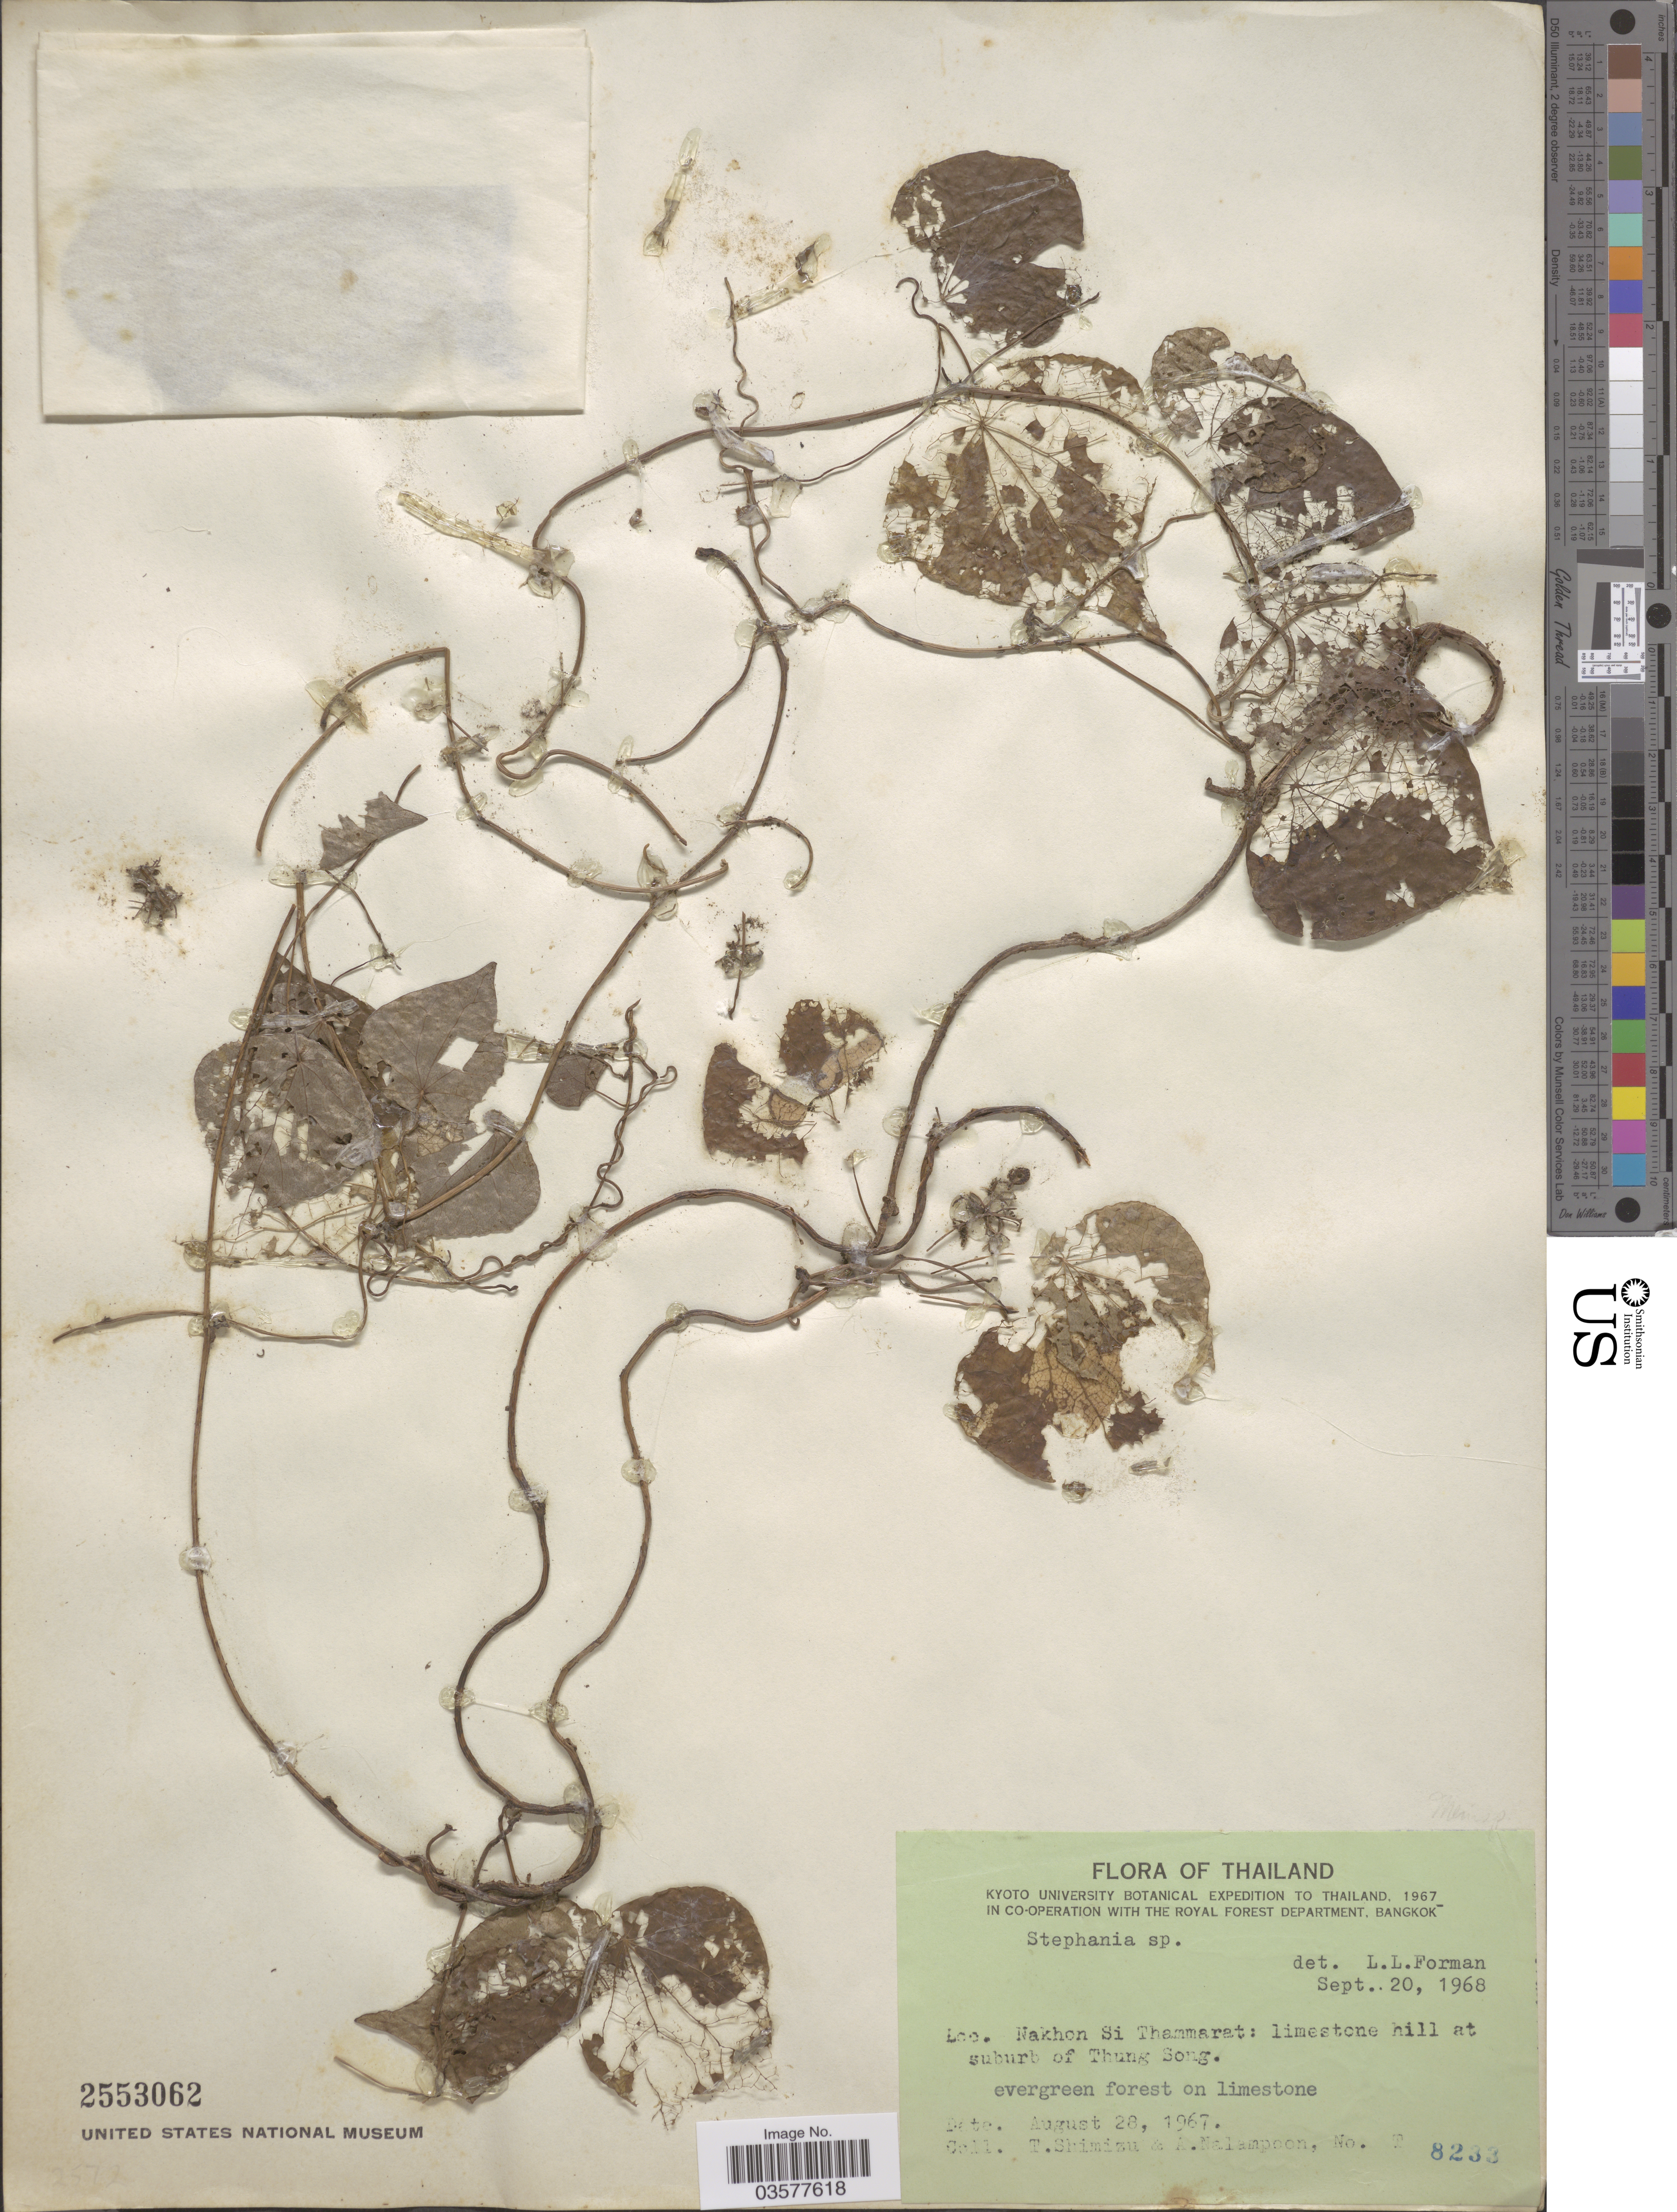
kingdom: Plantae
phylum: Tracheophyta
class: Magnoliopsida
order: Ranunculales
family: Menispermaceae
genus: Stephania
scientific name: Stephania sp.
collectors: T. Shimizu & A. Nalampoon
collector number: T8233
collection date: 1967-08-28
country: Thailand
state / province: Nakhon Si Thammarat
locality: Limestone hill at suburb of Thung Song.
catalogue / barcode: US 2553062